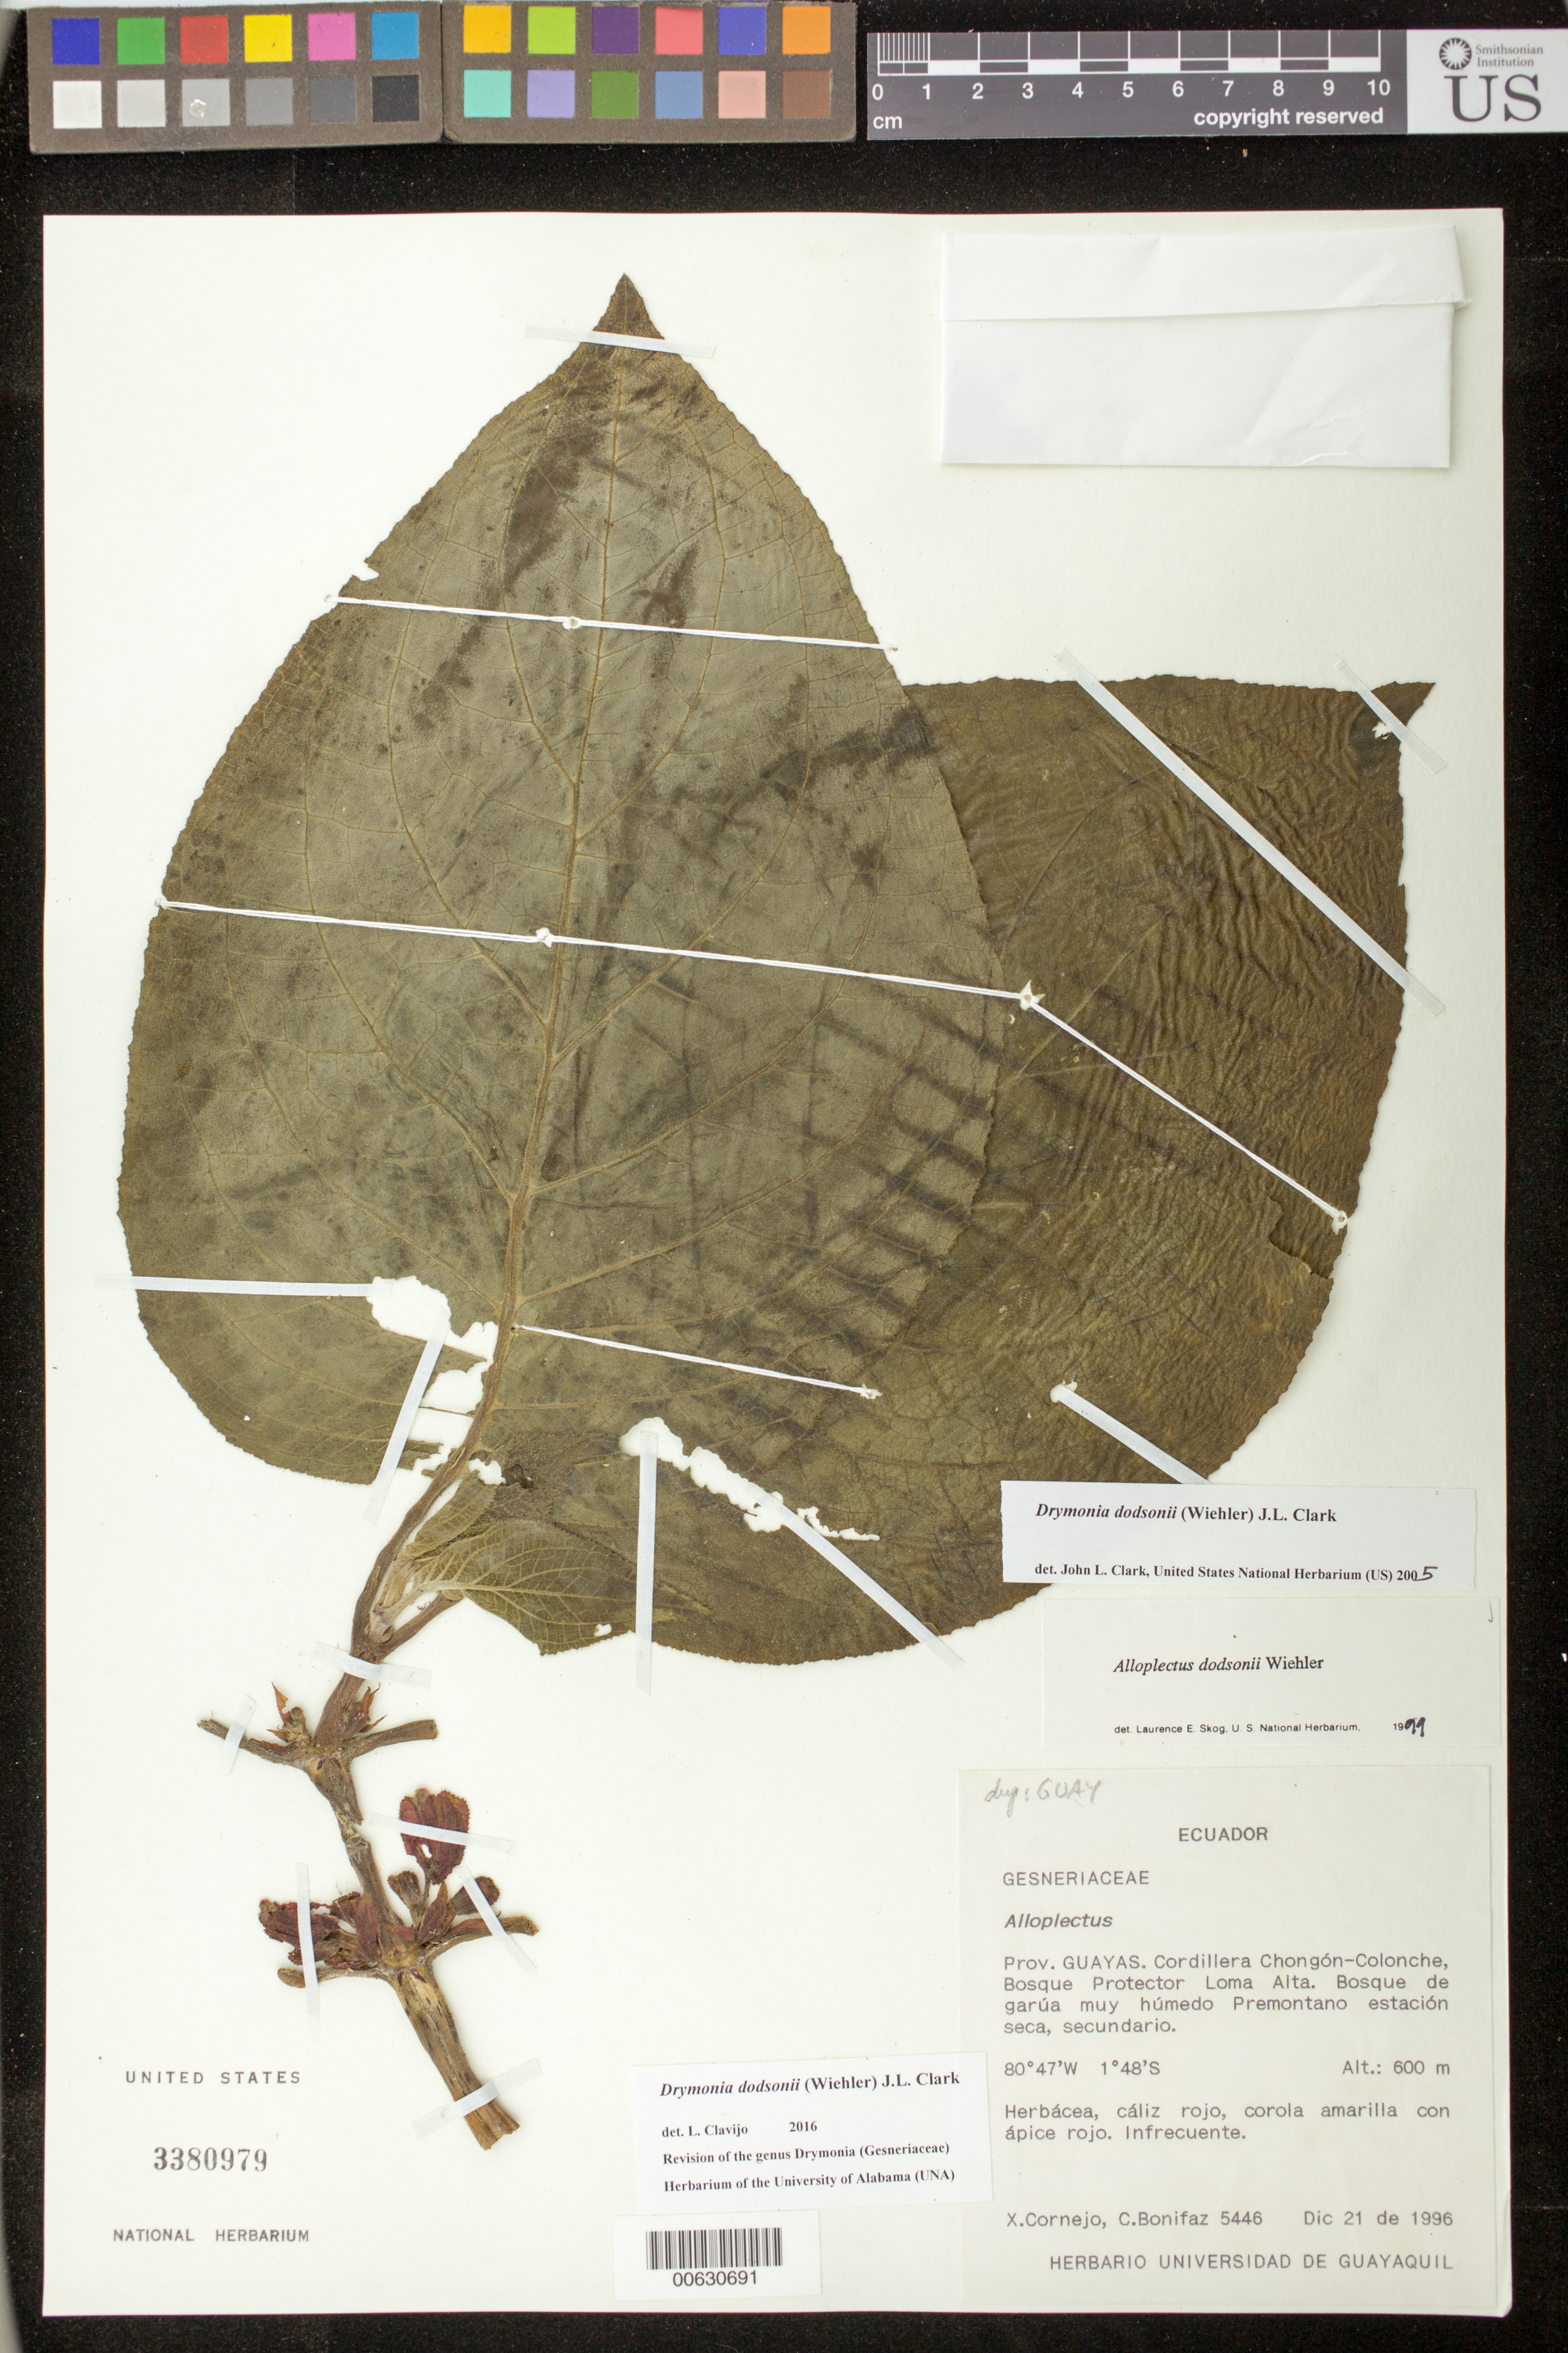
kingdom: Plantae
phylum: Tracheophyta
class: Magnoliopsida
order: Lamiales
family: Gesneriaceae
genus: Drymonia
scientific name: Drymonia dodsonii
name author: (Wiehler) J.L. Clark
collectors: X. F. Cornejo & C. Bonifaz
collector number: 5446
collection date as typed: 21 Dec 1996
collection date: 1996-12-21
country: Ecuador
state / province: Guayas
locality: Cordillera Chongón-Colonche, Bosque Protector Loma Alta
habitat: Bosque de garúa muy húmedo premontano estacón seca, secundario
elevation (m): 600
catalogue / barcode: US 3380979